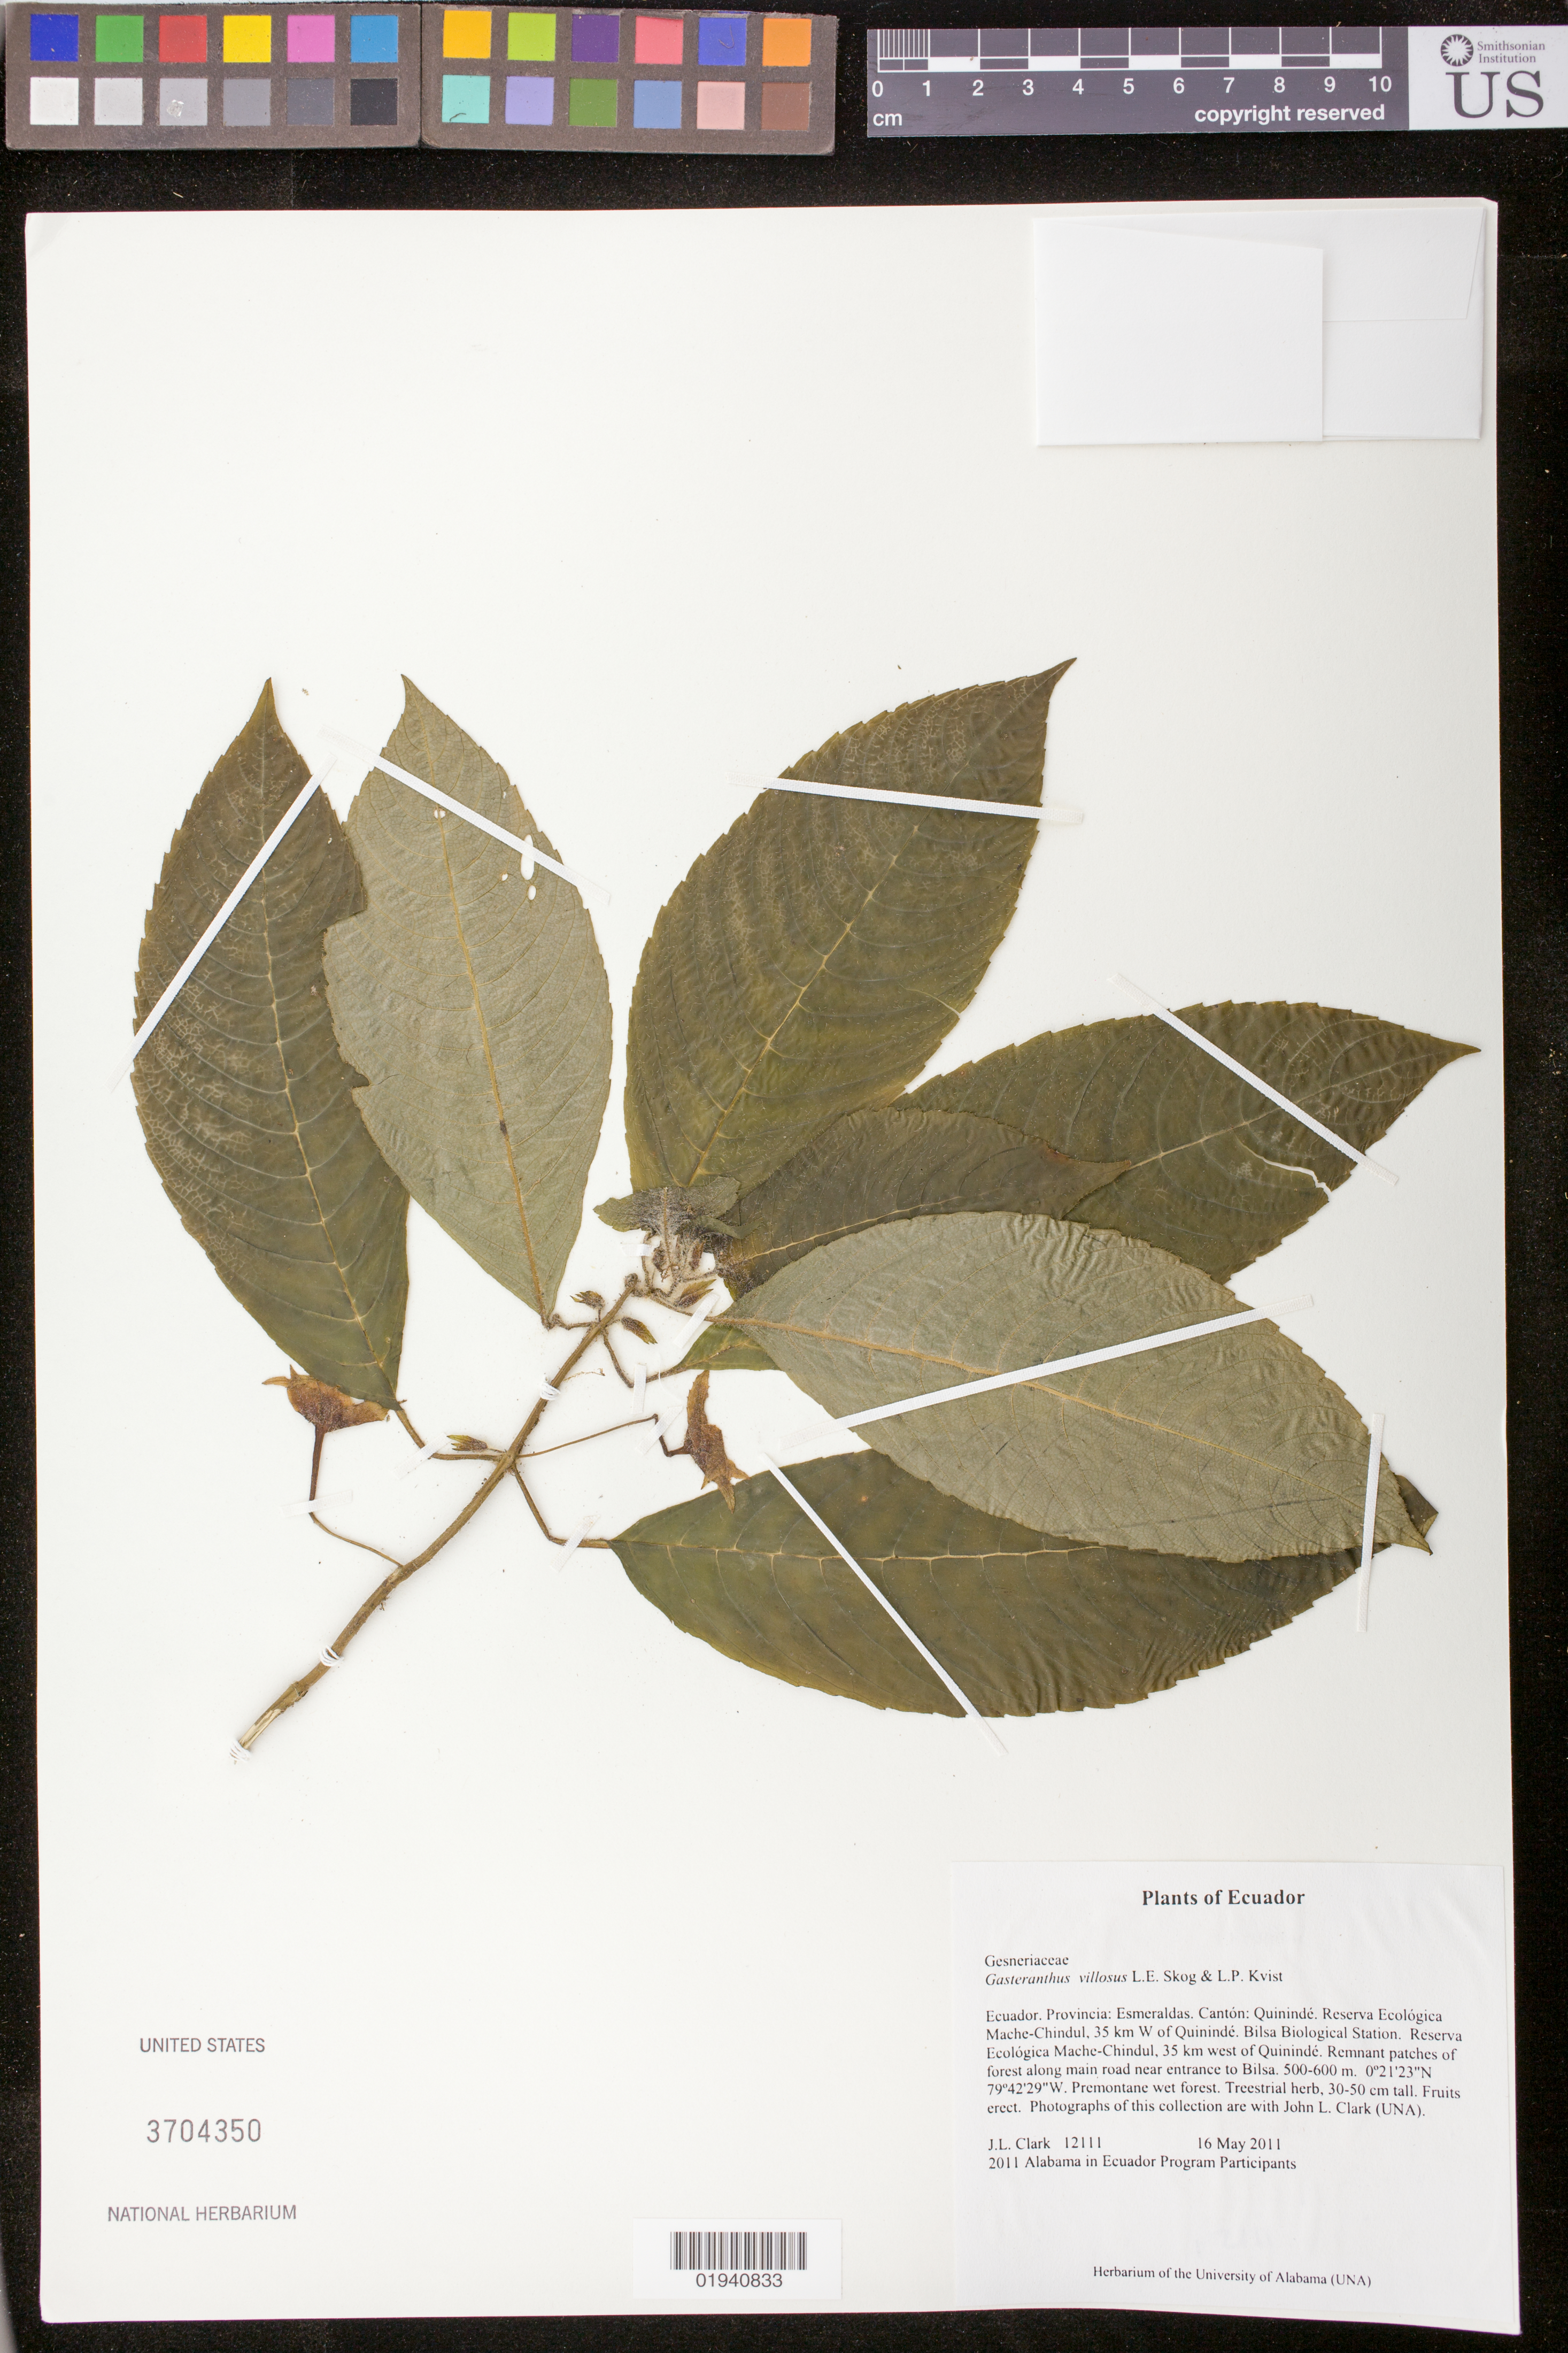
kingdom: Plantae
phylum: Tracheophyta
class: Magnoliopsida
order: Lamiales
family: Gesneriaceae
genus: Gasteranthus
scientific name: Gasteranthus villosus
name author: L.E. Skog & L.P. Kvist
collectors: J. L. Clark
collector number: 12111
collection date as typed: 16 May 2011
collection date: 2011-05-16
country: Ecuador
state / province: Esmeraldas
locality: Canton: Quininde, Reserva Ecologica Mache-Chindul, 35 km W of Quininde. Bilsa Biological Station. Remnant patches of forest along main road near entrance to Bilsa.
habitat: Premontane wet forest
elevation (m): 500